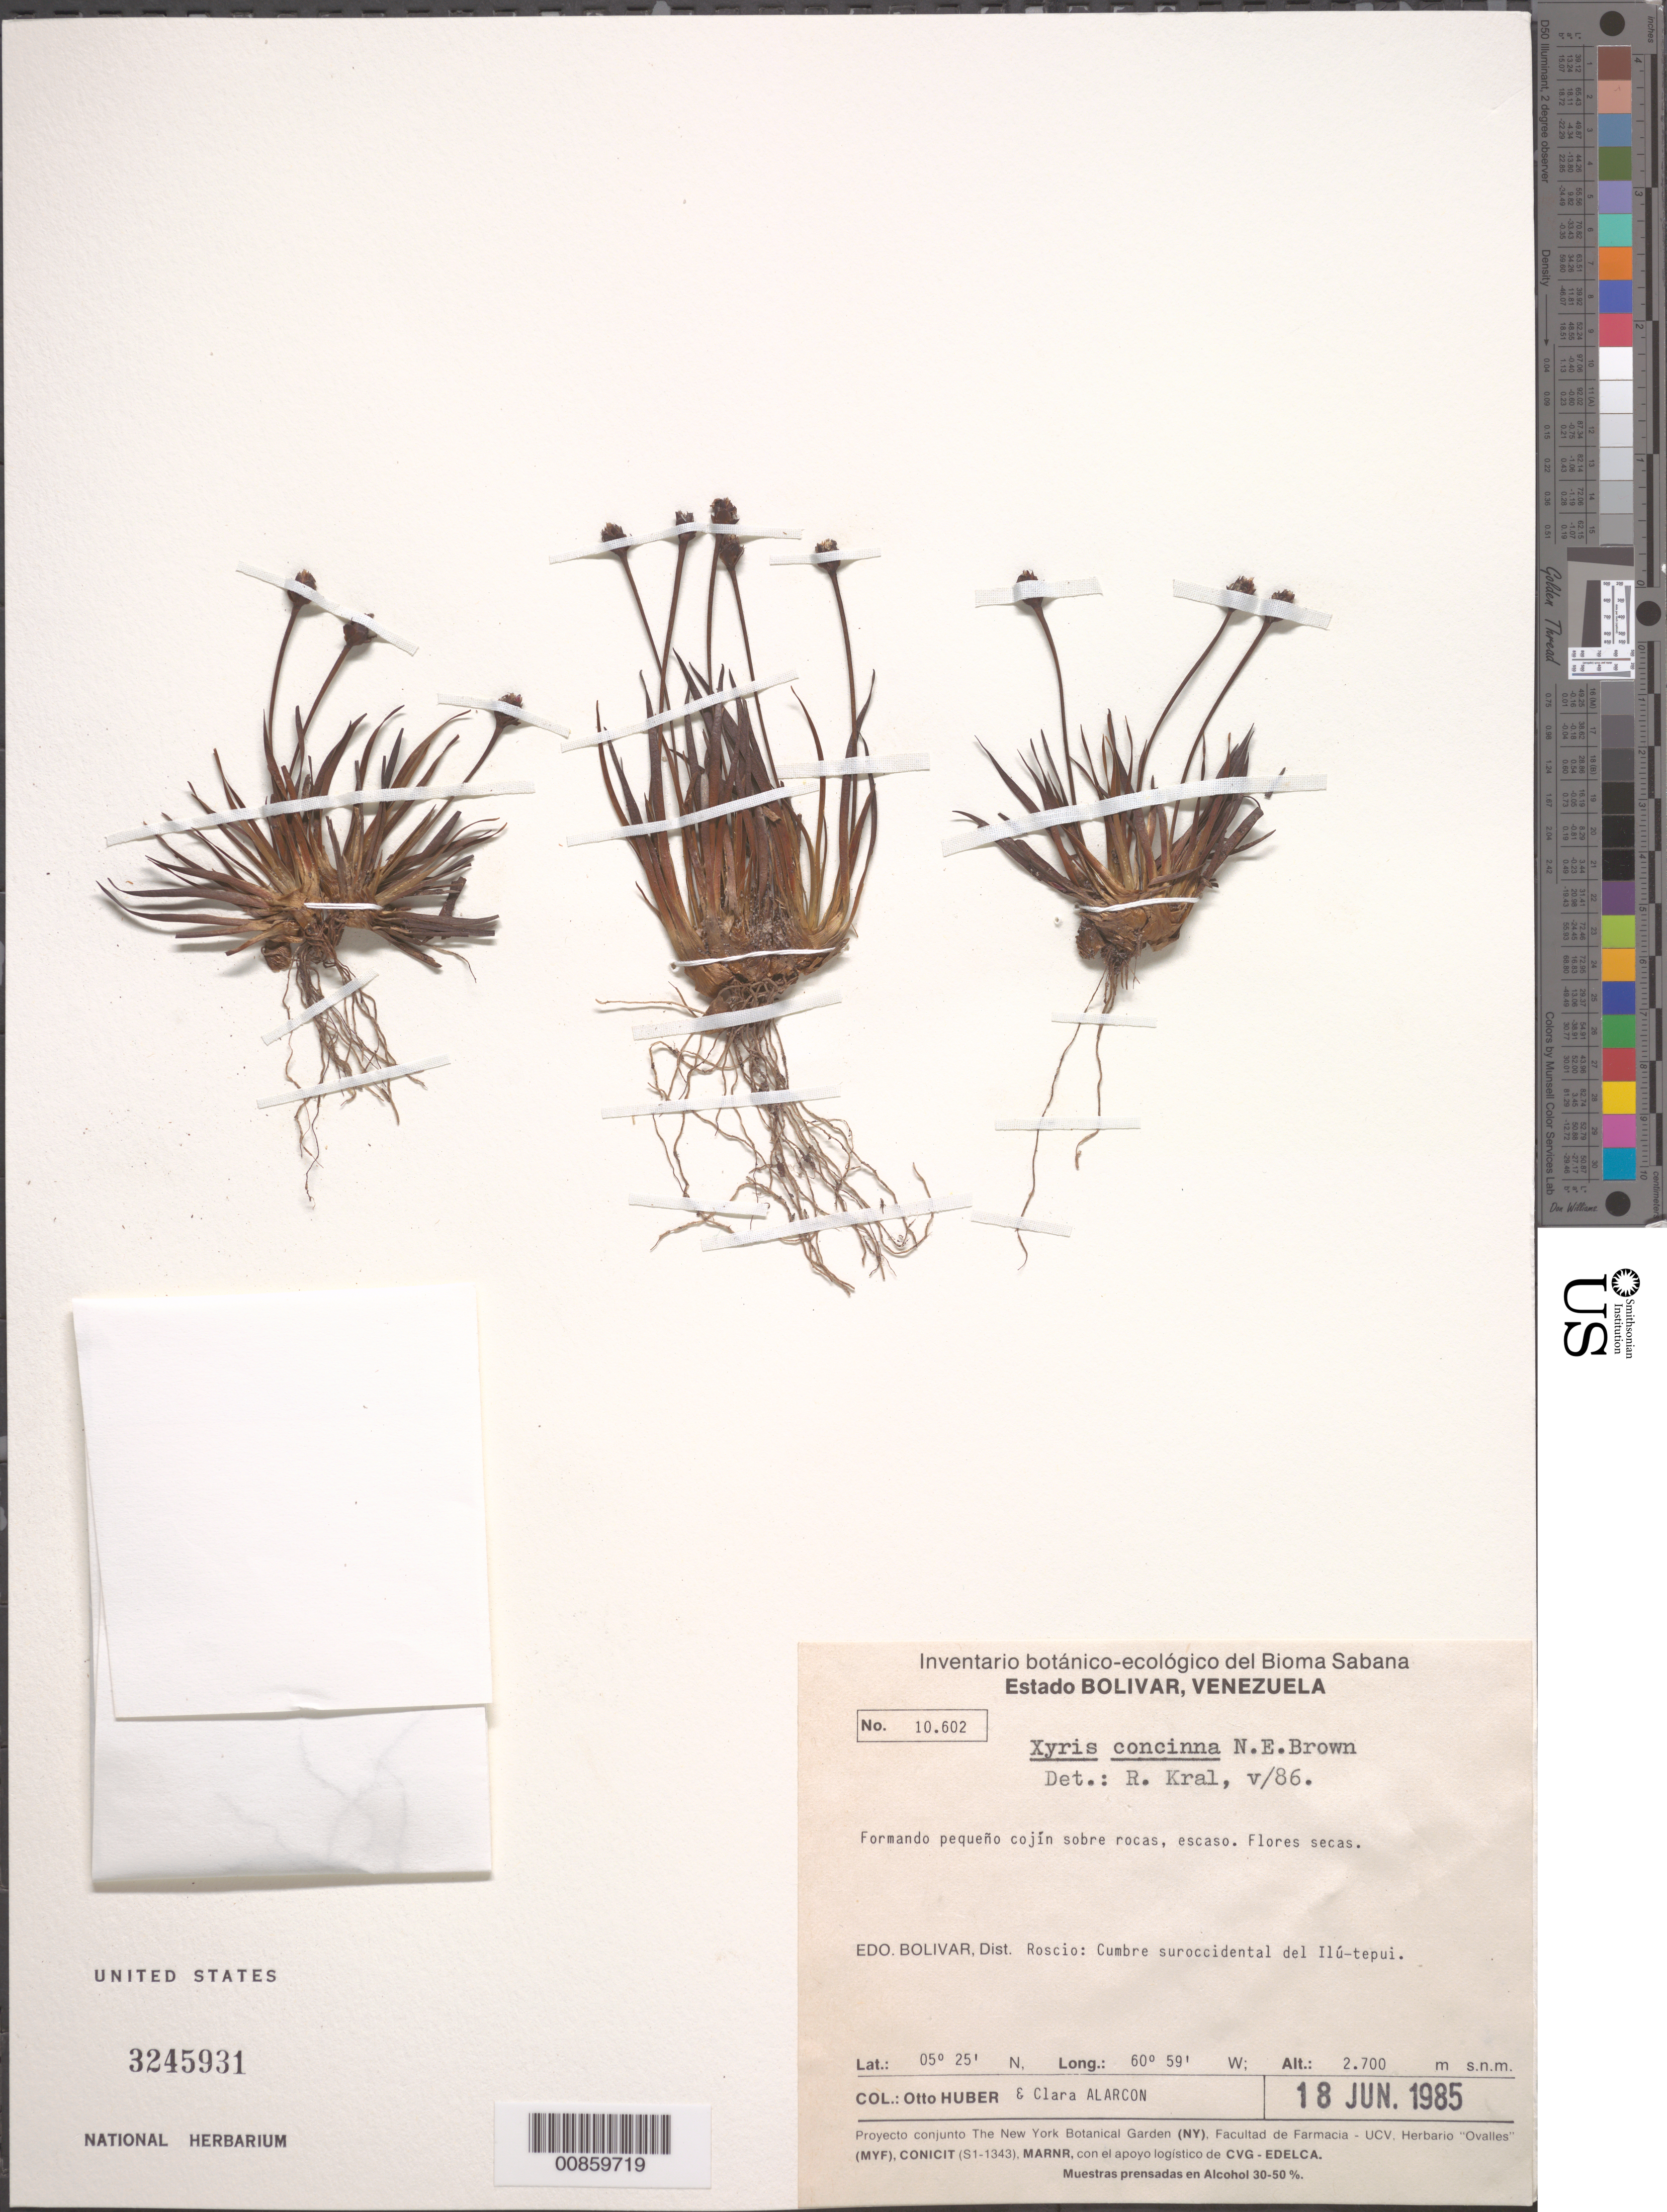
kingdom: Plantae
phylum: Tracheophyta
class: Liliopsida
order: Poales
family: Xyridaceae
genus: Xyris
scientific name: Xyris concinna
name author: N.E. Br.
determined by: Kral, Robert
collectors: O. Huber & C. Alarcon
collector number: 10602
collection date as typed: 18-Jun-85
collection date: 1985-06-18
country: Venezuela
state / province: Bolívar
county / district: Roscio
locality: Ilu-tepuí, cumbre suroccidental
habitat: Sobre rocas.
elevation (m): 2700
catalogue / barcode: US 3245931